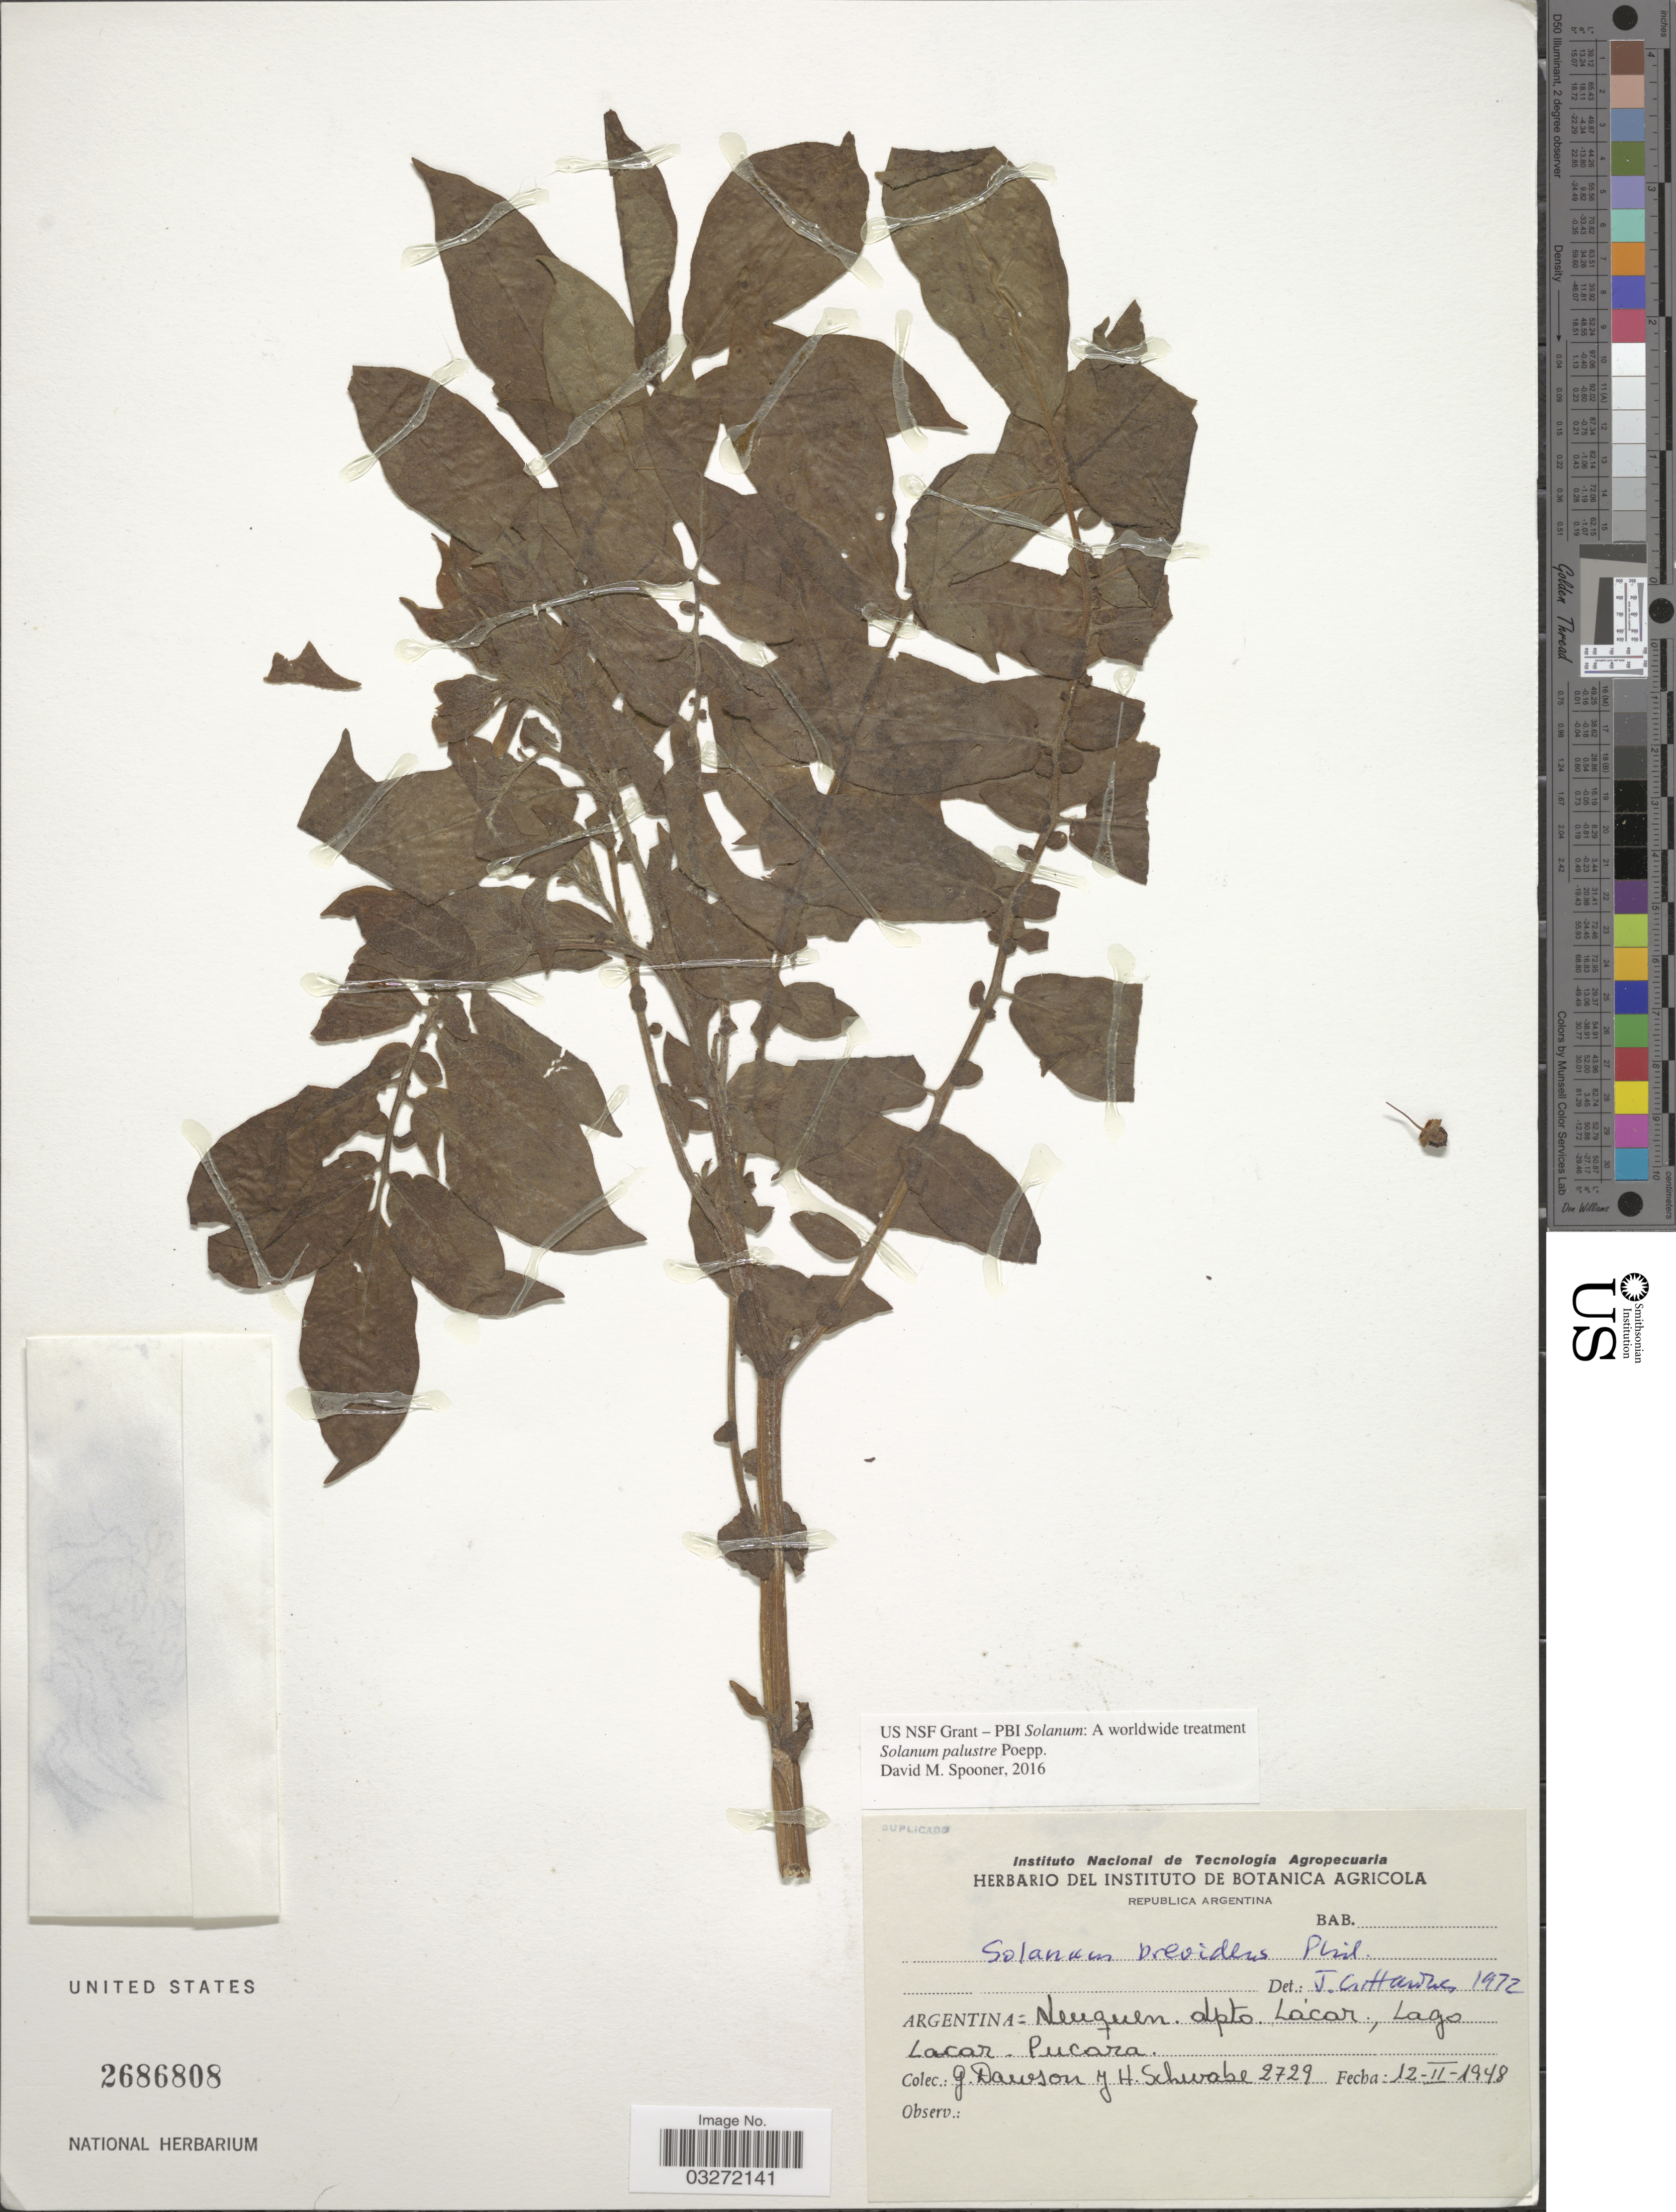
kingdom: Plantae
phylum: Tracheophyta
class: Magnoliopsida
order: Solanales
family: Solanaceae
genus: Solanum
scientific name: Solanum palustre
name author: Poepp. ex Schltr.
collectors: G. Dawson & H. Schwabe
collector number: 2729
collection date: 1948-02-12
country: Argentina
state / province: Neuquen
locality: Dpto. Lacar., Lago Lacar. Pucara.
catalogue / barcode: US 2686808